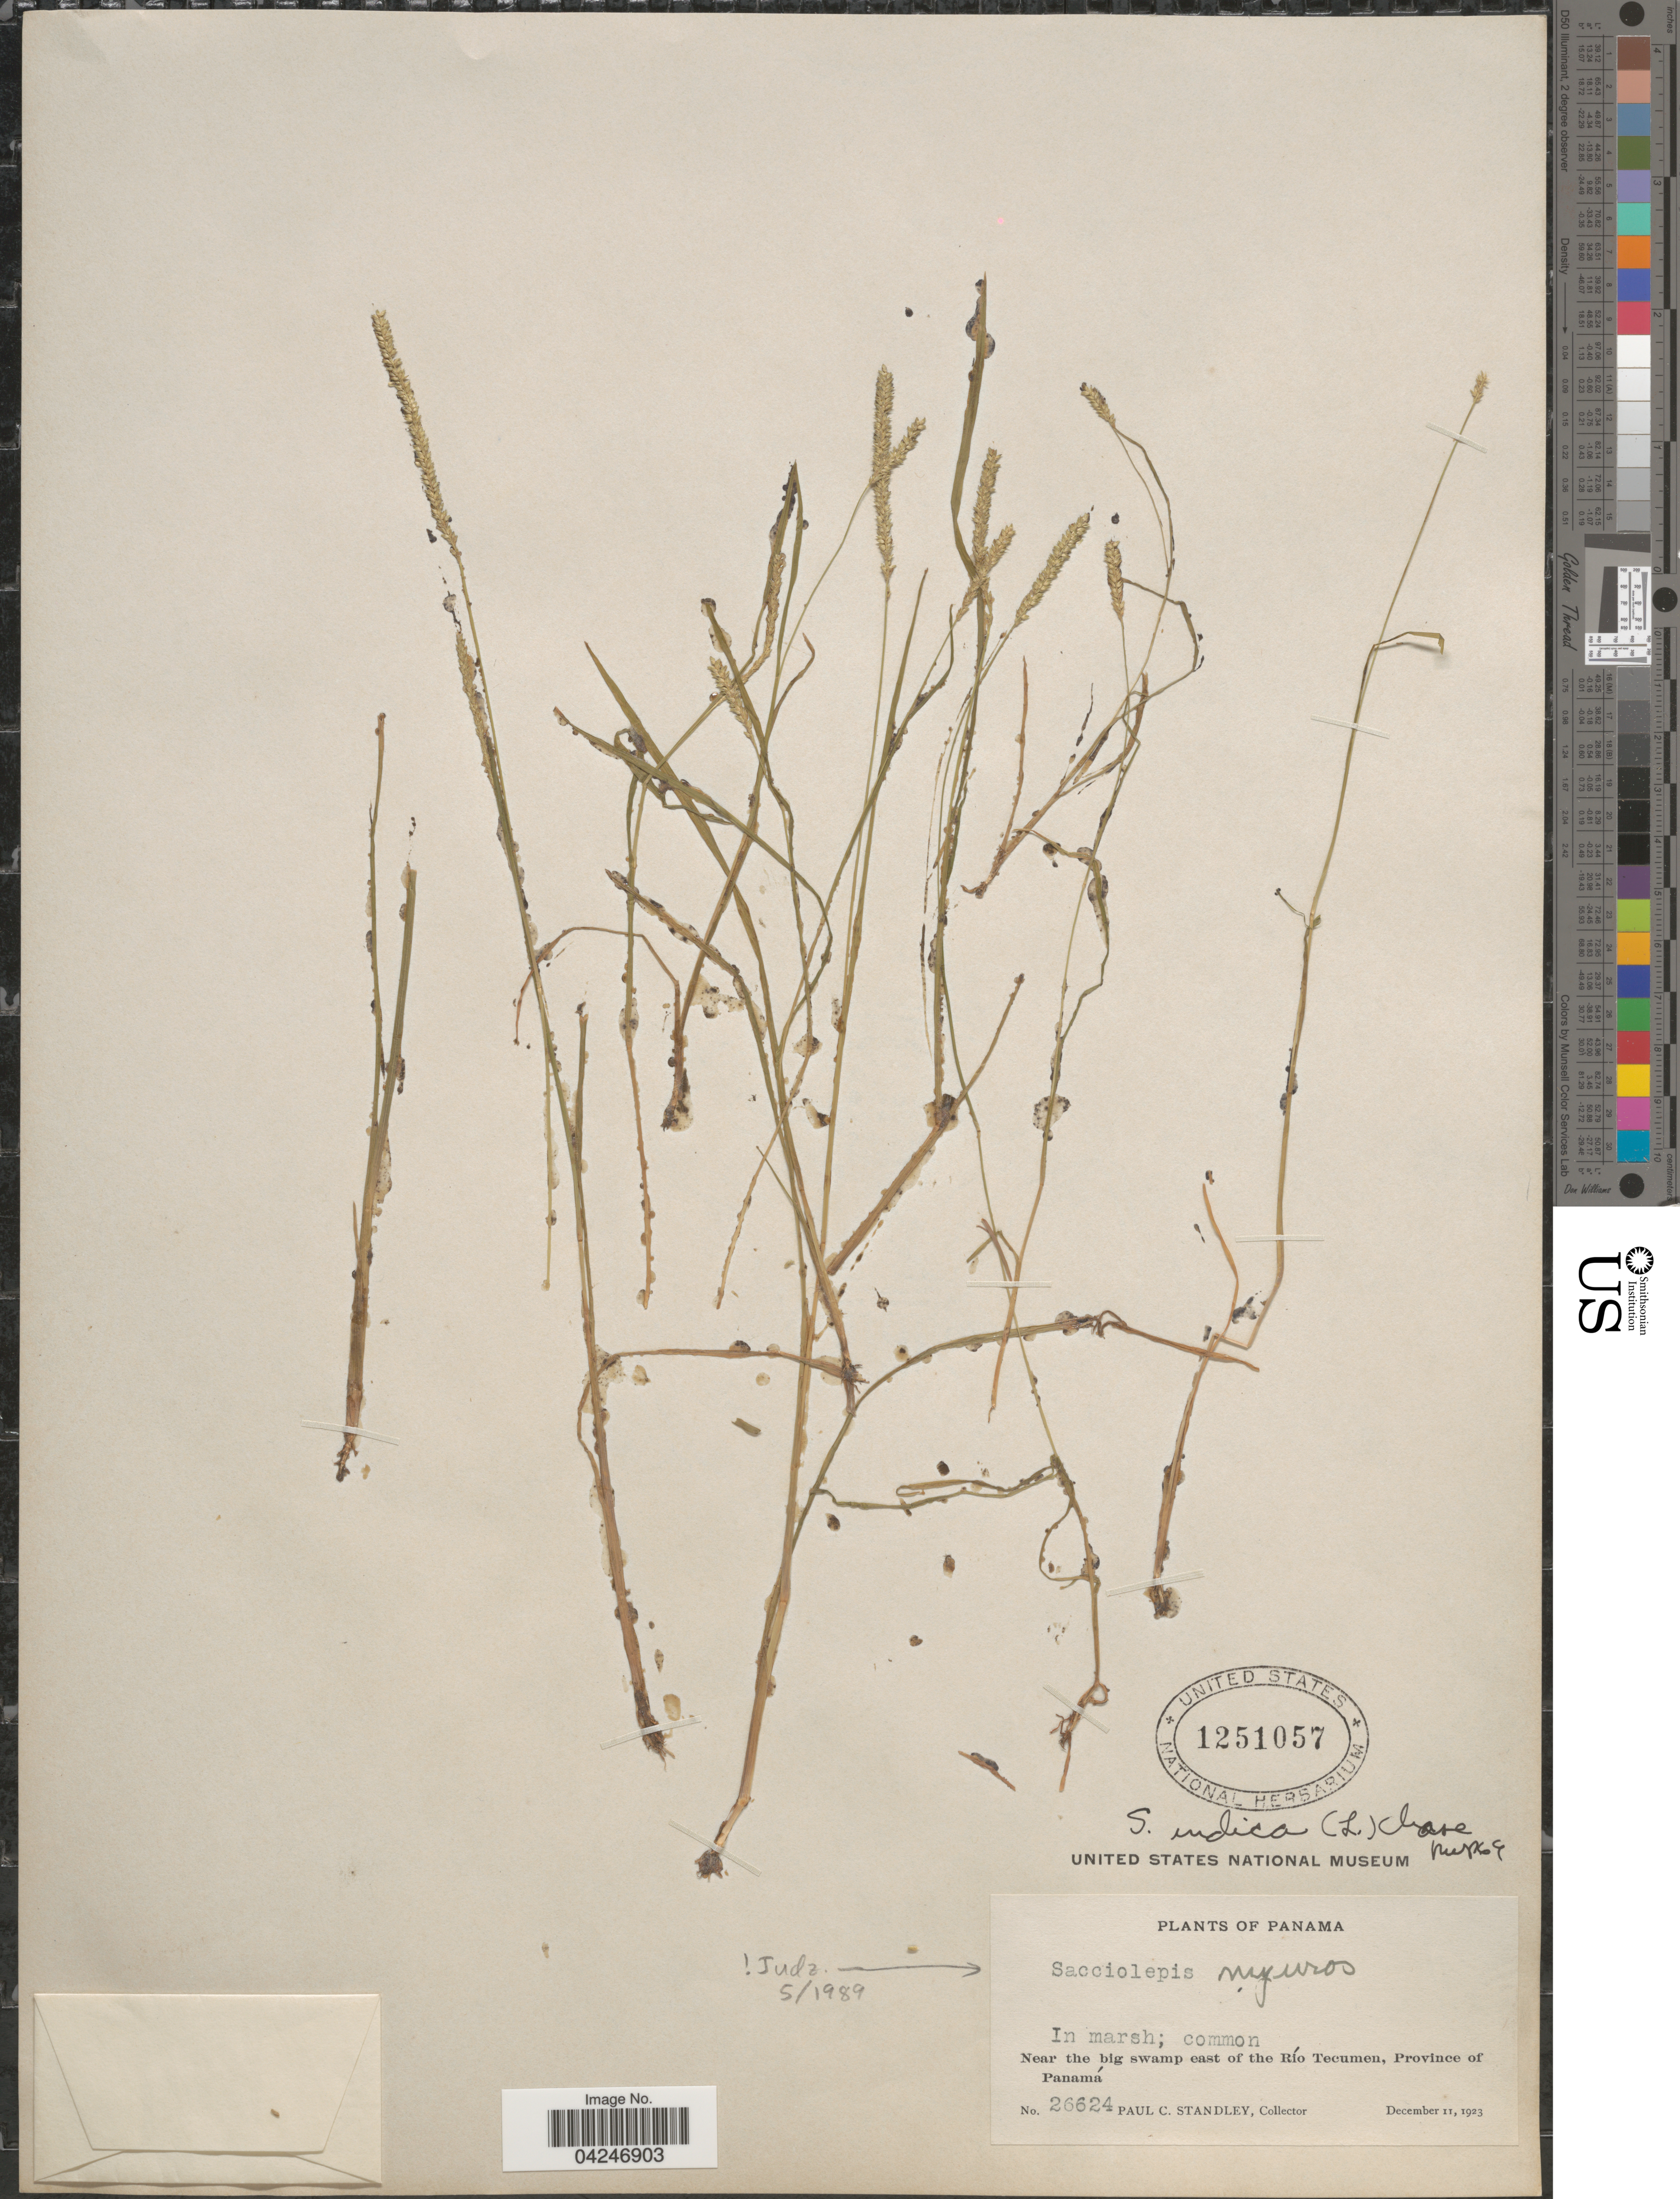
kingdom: Plantae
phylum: Tracheophyta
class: Liliopsida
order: Poales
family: Poaceae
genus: Sacciolepis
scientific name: Sacciolepis myuros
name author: (Lam.) Chase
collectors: P. C. Standley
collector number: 26624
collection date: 1923-12-11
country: Panama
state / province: Panamá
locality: Near the big swamp east of Río Recumen.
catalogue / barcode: US 1251057